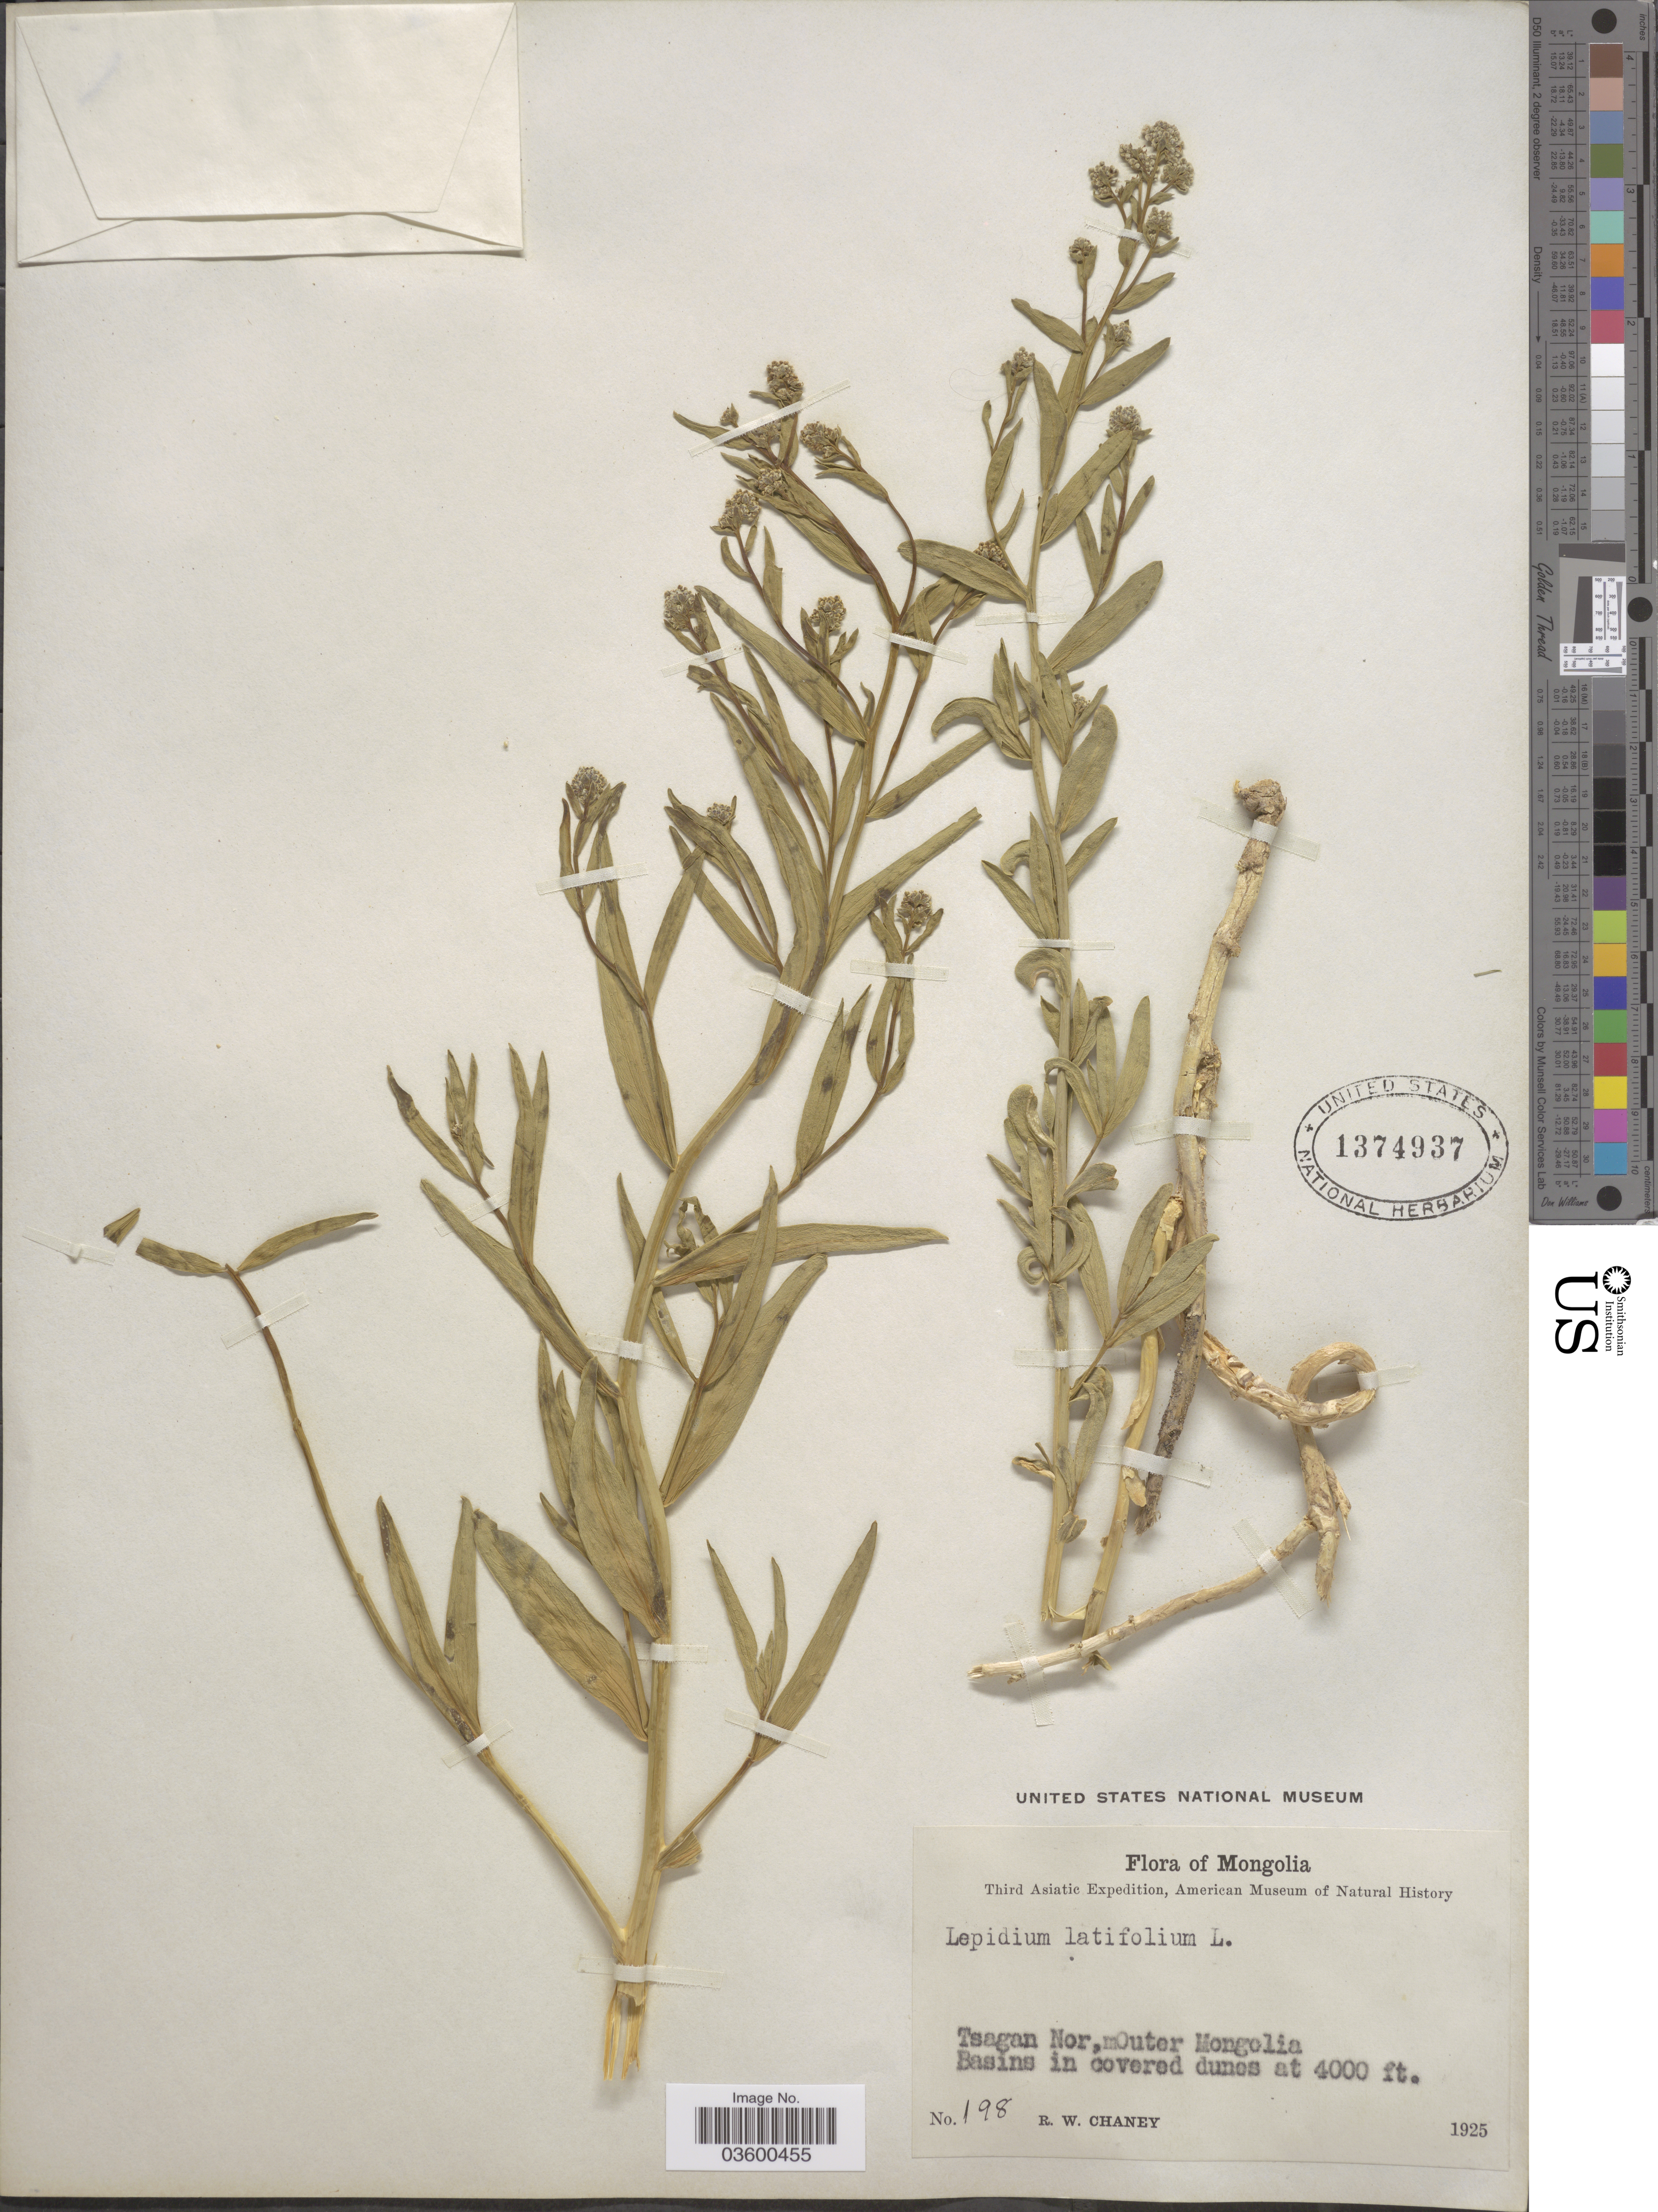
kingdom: Plantae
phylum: Tracheophyta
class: Magnoliopsida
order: Brassicales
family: Brassicaceae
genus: Lepidium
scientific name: Lepidium latifolium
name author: L.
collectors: R. Chaney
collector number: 198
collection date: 1925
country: Mongolia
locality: Tsagan Nor, mOuter Mongolia.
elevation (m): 1219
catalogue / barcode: US 1374937